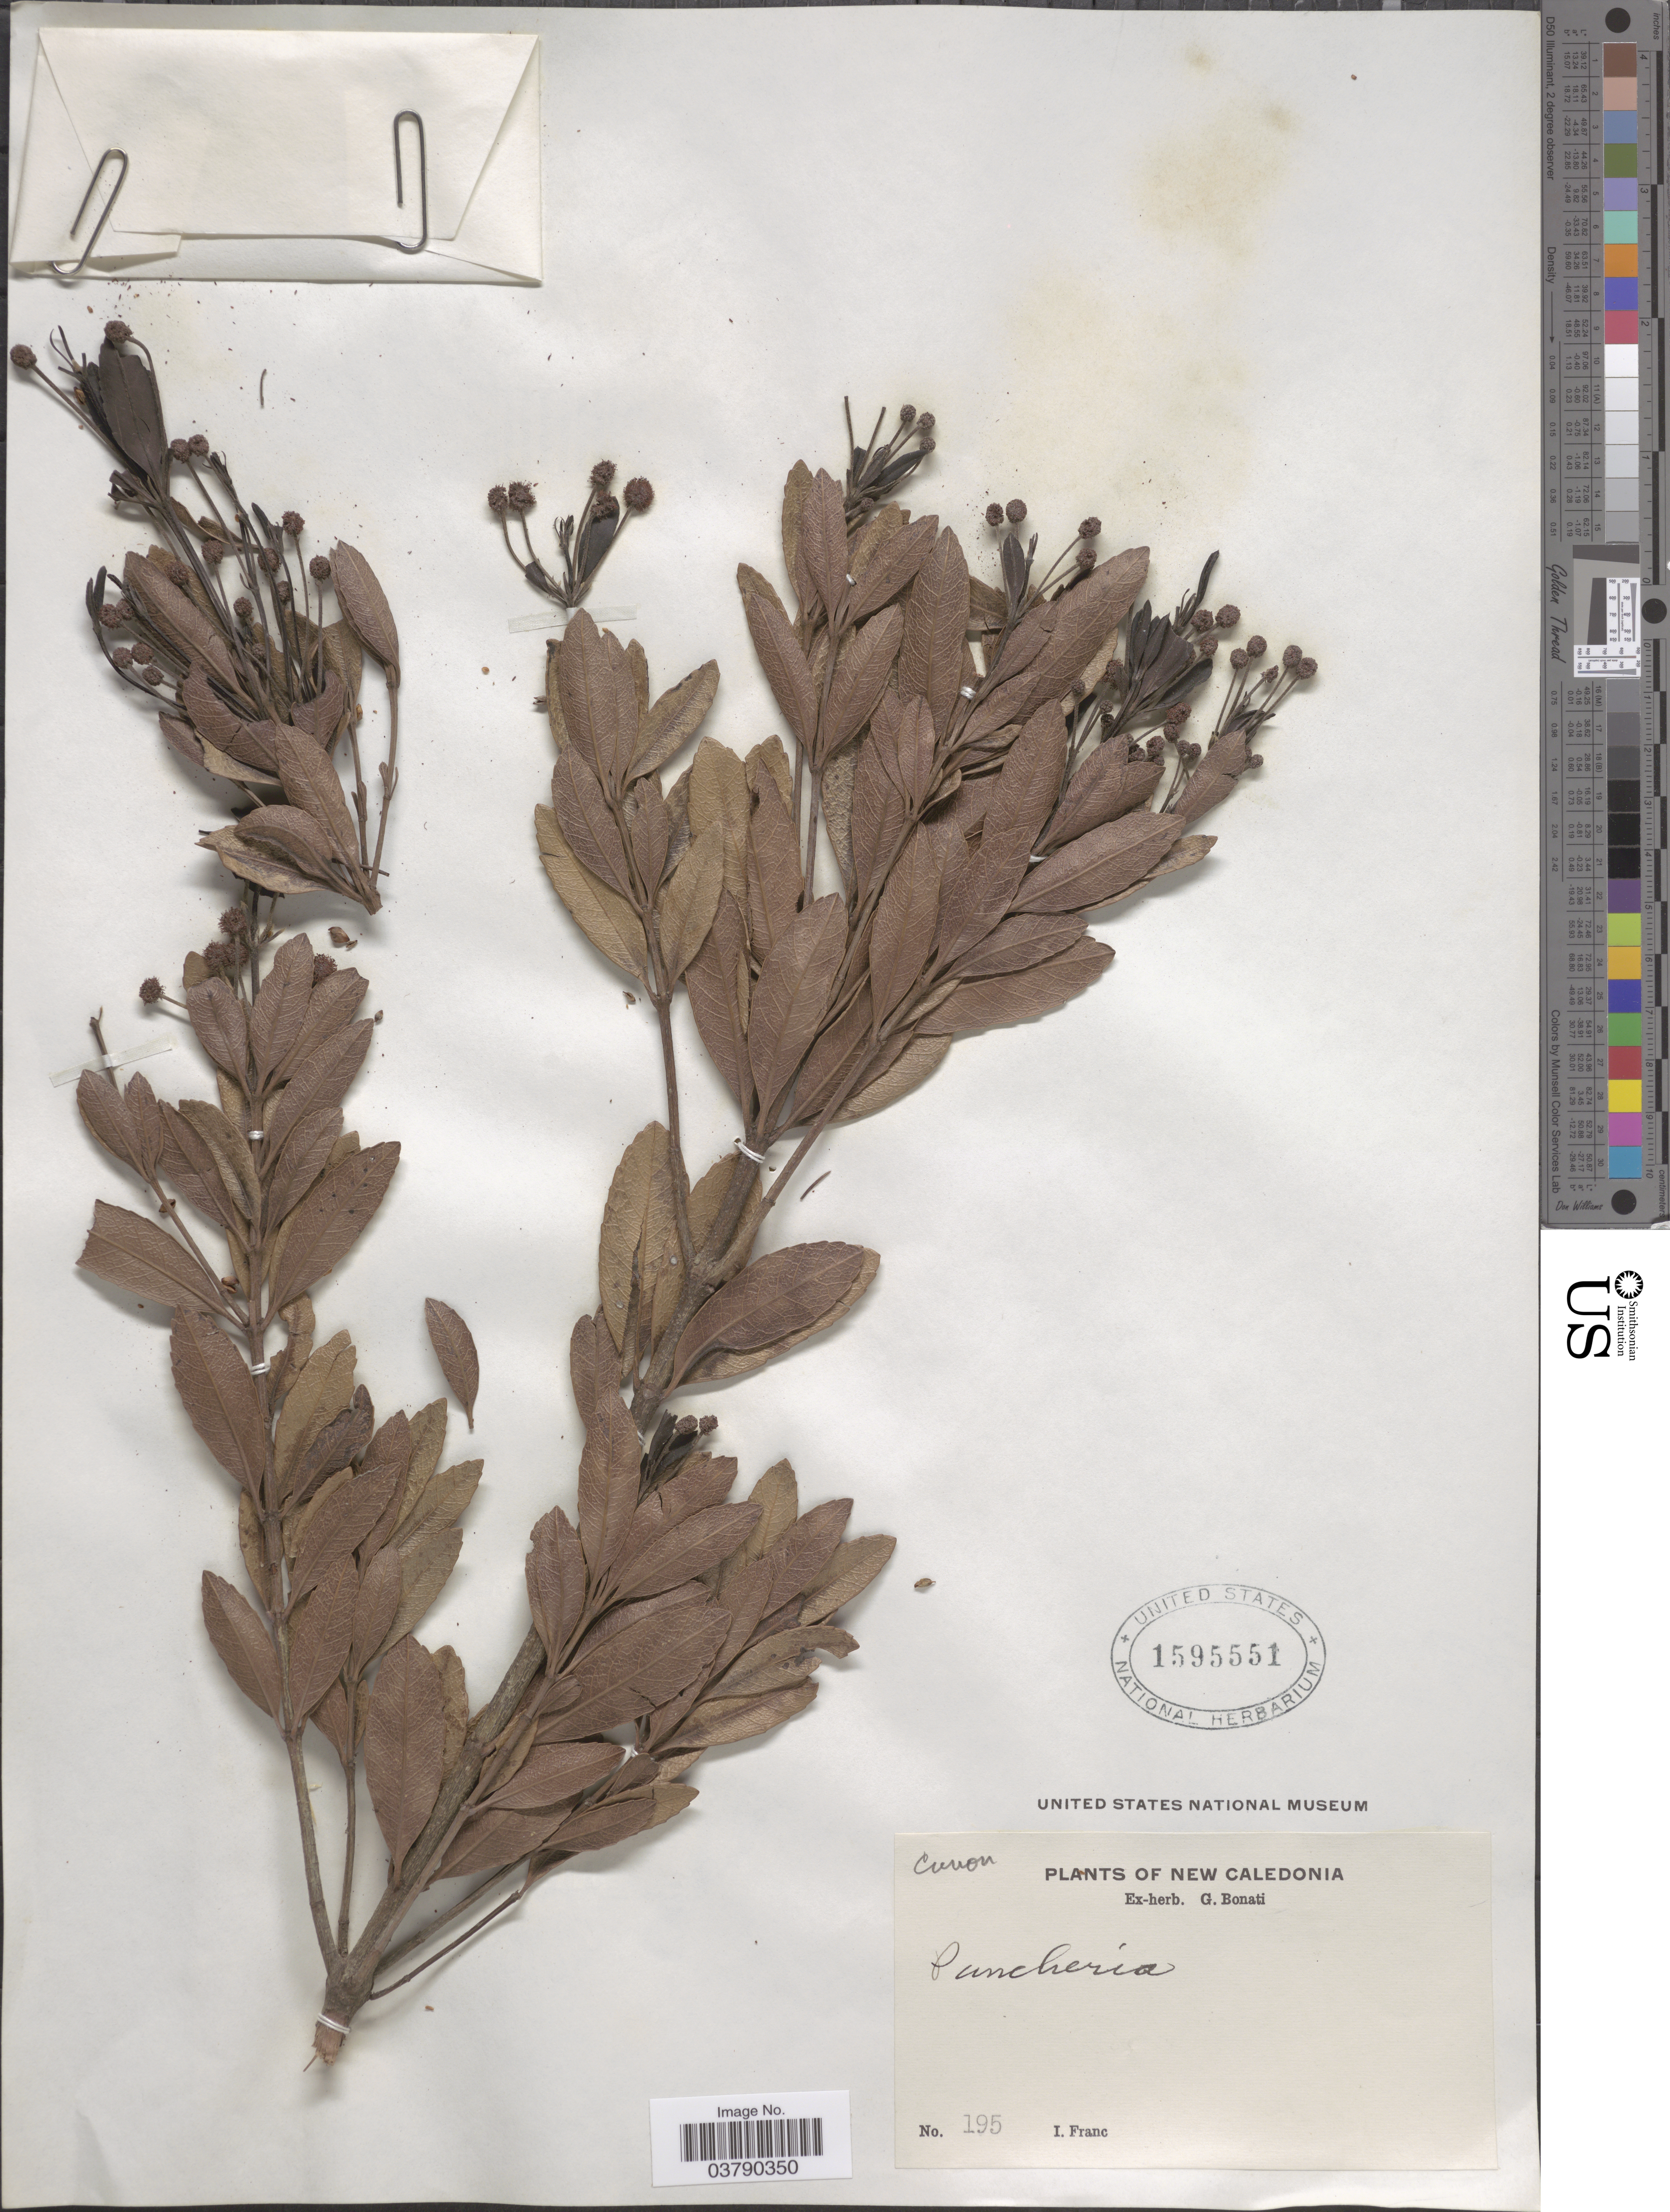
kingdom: Plantae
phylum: Tracheophyta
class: Magnoliopsida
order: Oxalidales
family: Cunoniaceae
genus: Pancheria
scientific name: Pancheria sp.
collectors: I. Franc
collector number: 195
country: New Caledonia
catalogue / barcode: US 1595551